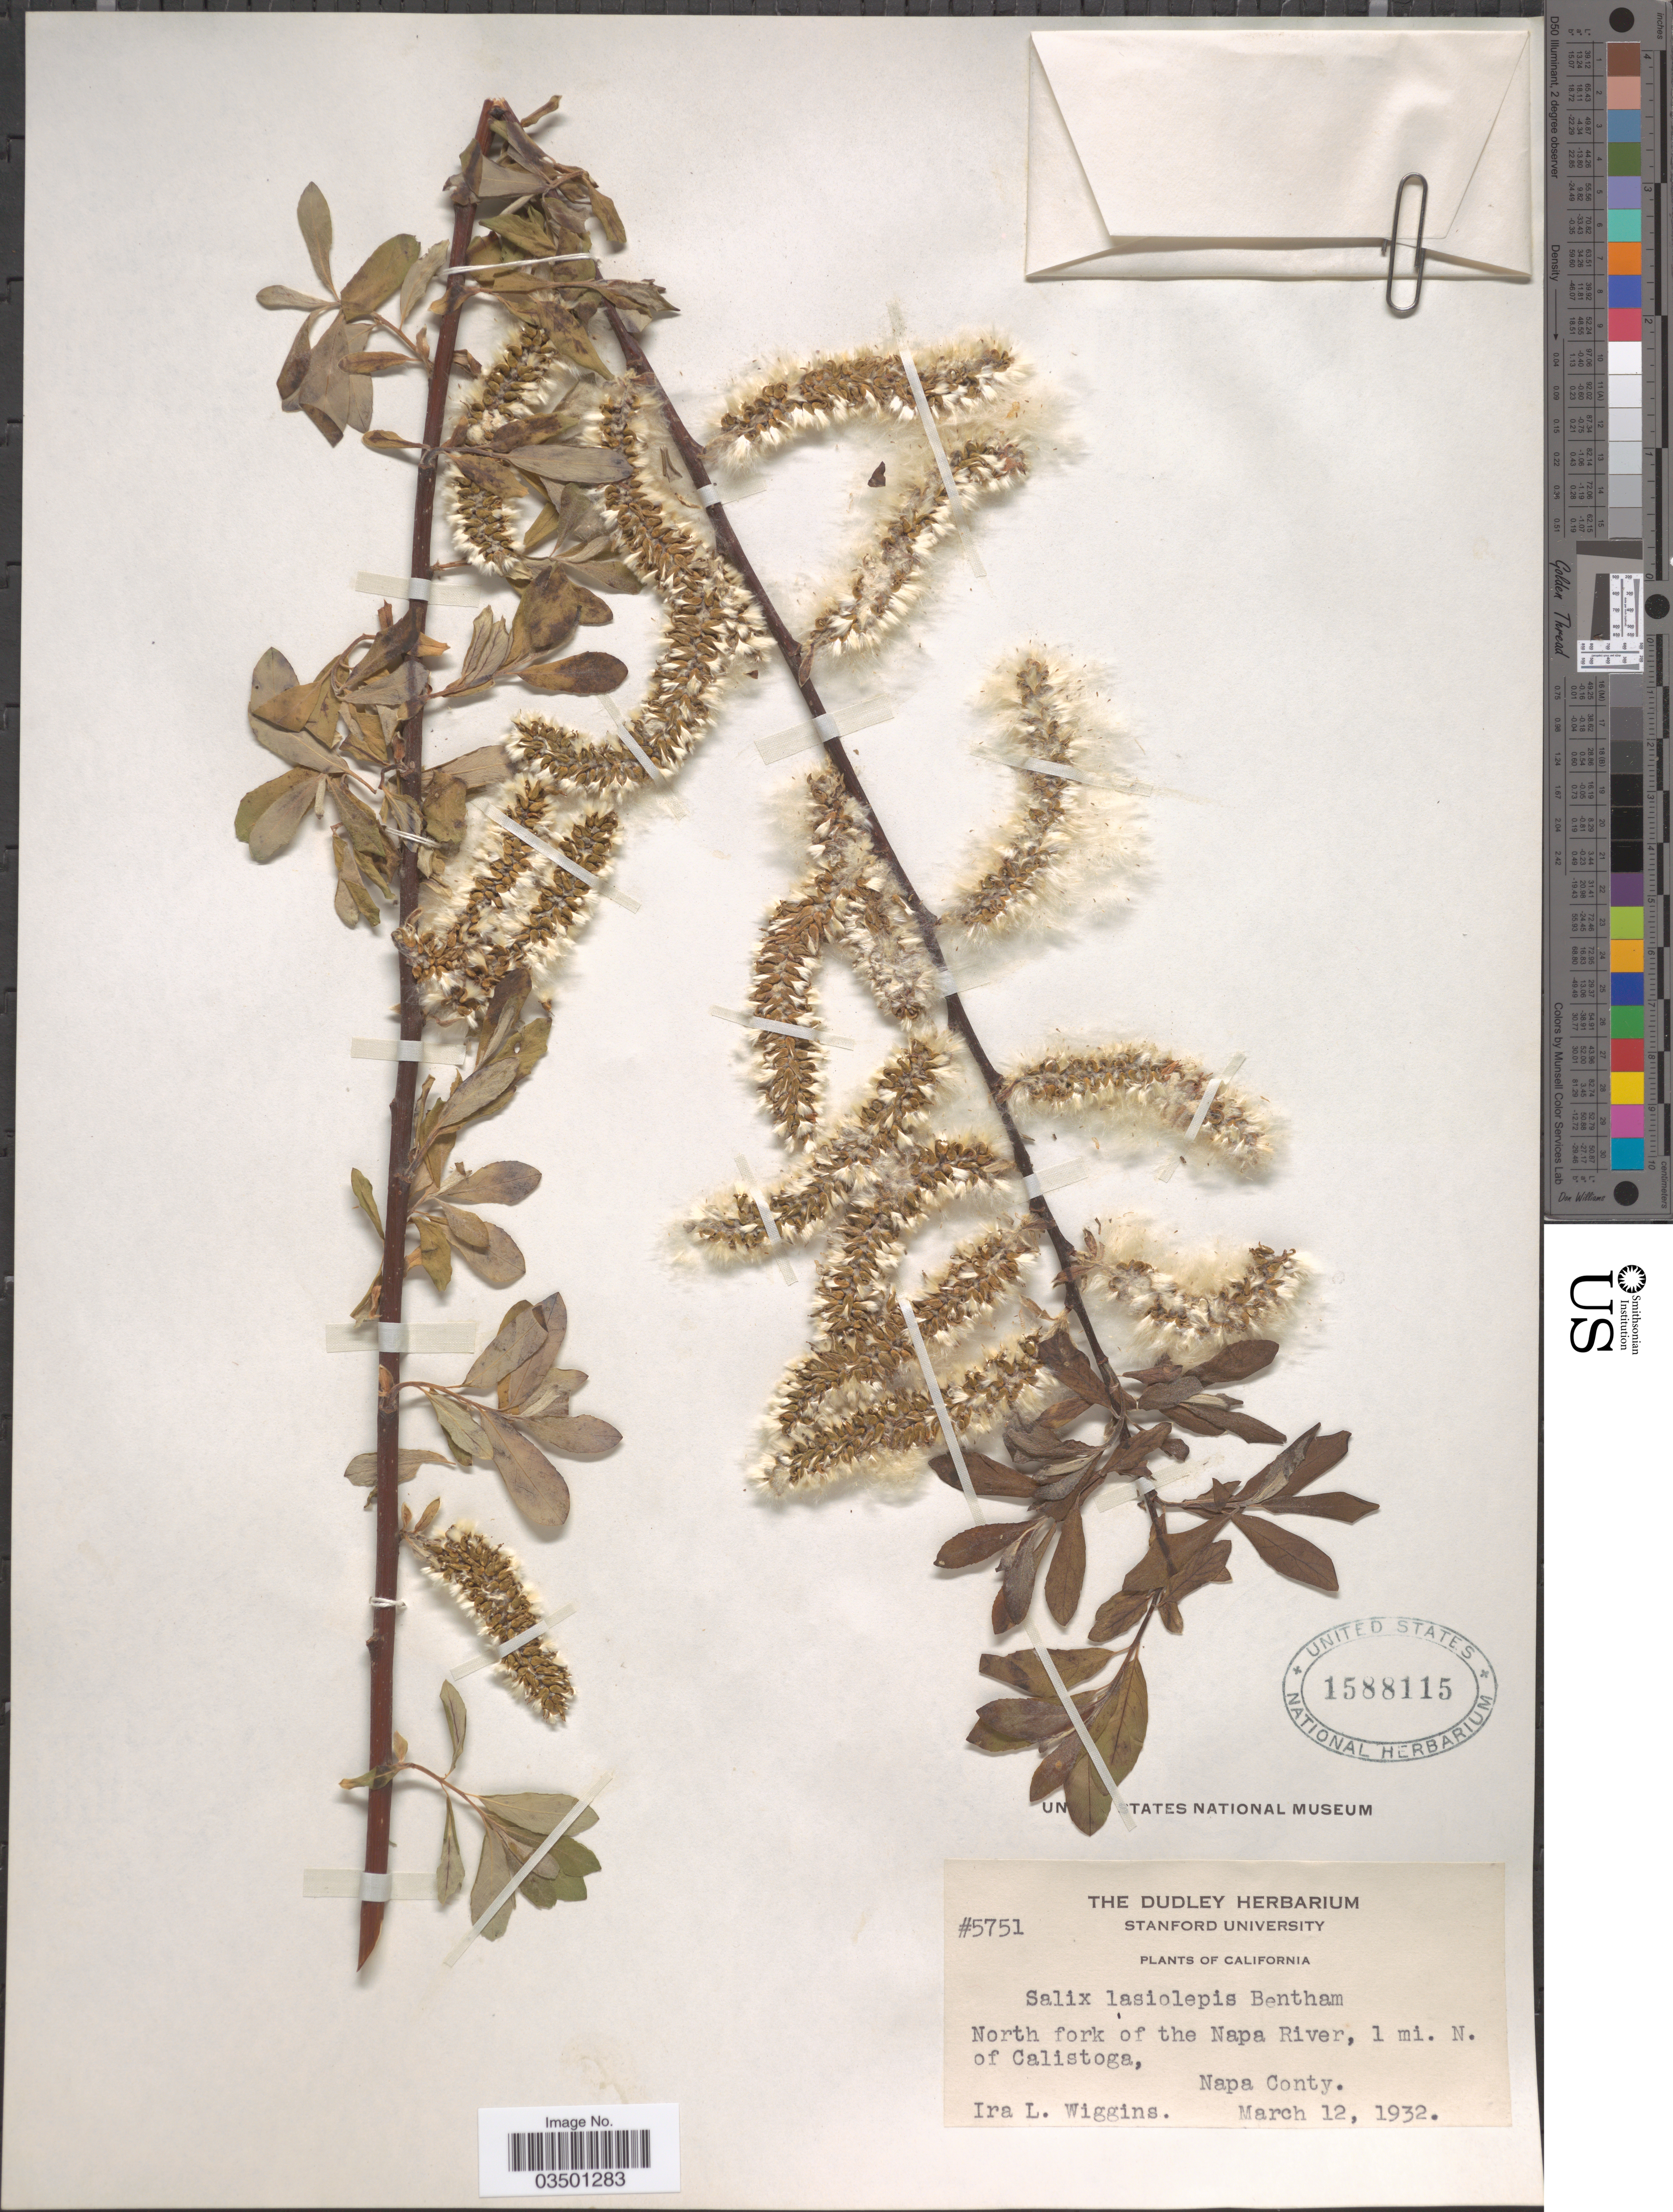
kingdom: Plantae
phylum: Tracheophyta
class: Magnoliopsida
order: Malpighiales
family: Salicaceae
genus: Salix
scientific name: Salix lasiolepis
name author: Benth.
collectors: I. L. Wiggins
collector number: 5751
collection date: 1932-03-12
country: United States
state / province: California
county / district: Napa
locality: North Fork of the Napa River, 1 mi. N. of Calistoga, Napa County.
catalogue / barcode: US 1588115